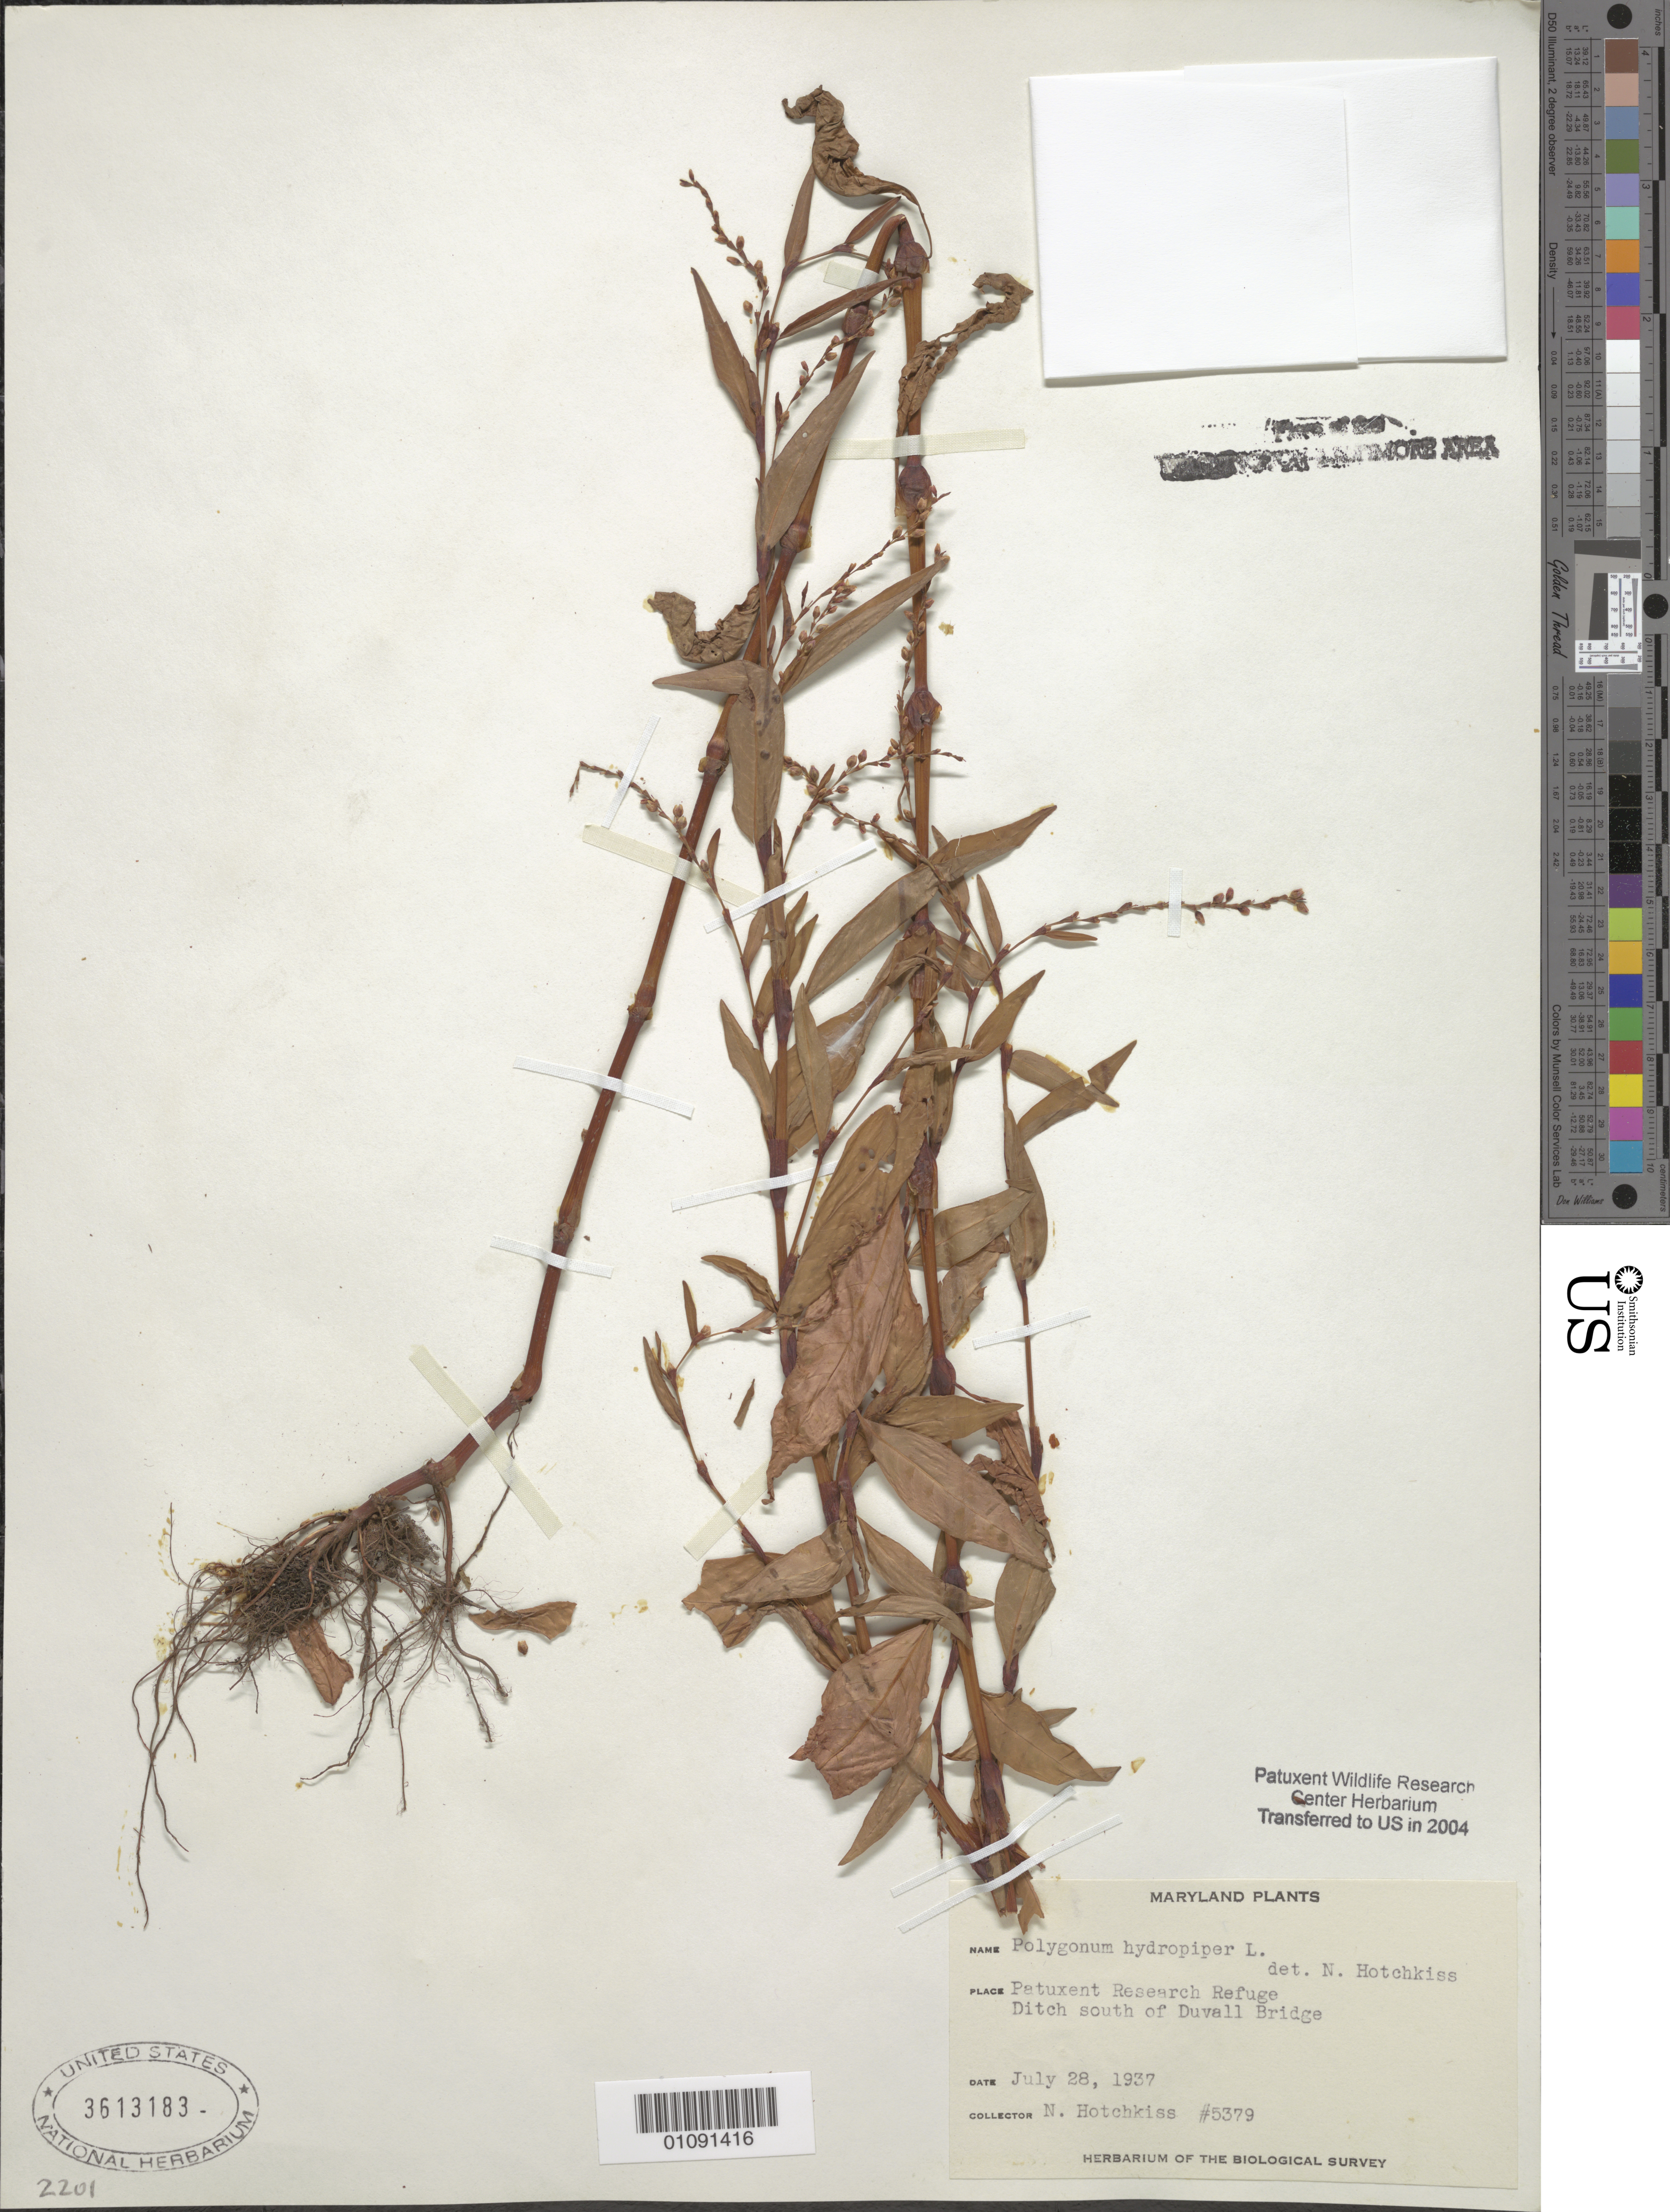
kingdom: Plantae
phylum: Tracheophyta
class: Magnoliopsida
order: Caryophyllales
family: Polygonaceae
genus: Persicaria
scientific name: Persicaria hydropiper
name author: (L.) Delarbre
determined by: Atha, D. E.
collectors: N. Hotchkiss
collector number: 5379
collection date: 1937-07-28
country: United States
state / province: Maryland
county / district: Prince George's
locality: Patuxent Wildlife Refuge. S. of Duvall Bridge.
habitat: Ditch.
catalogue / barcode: US 3613183